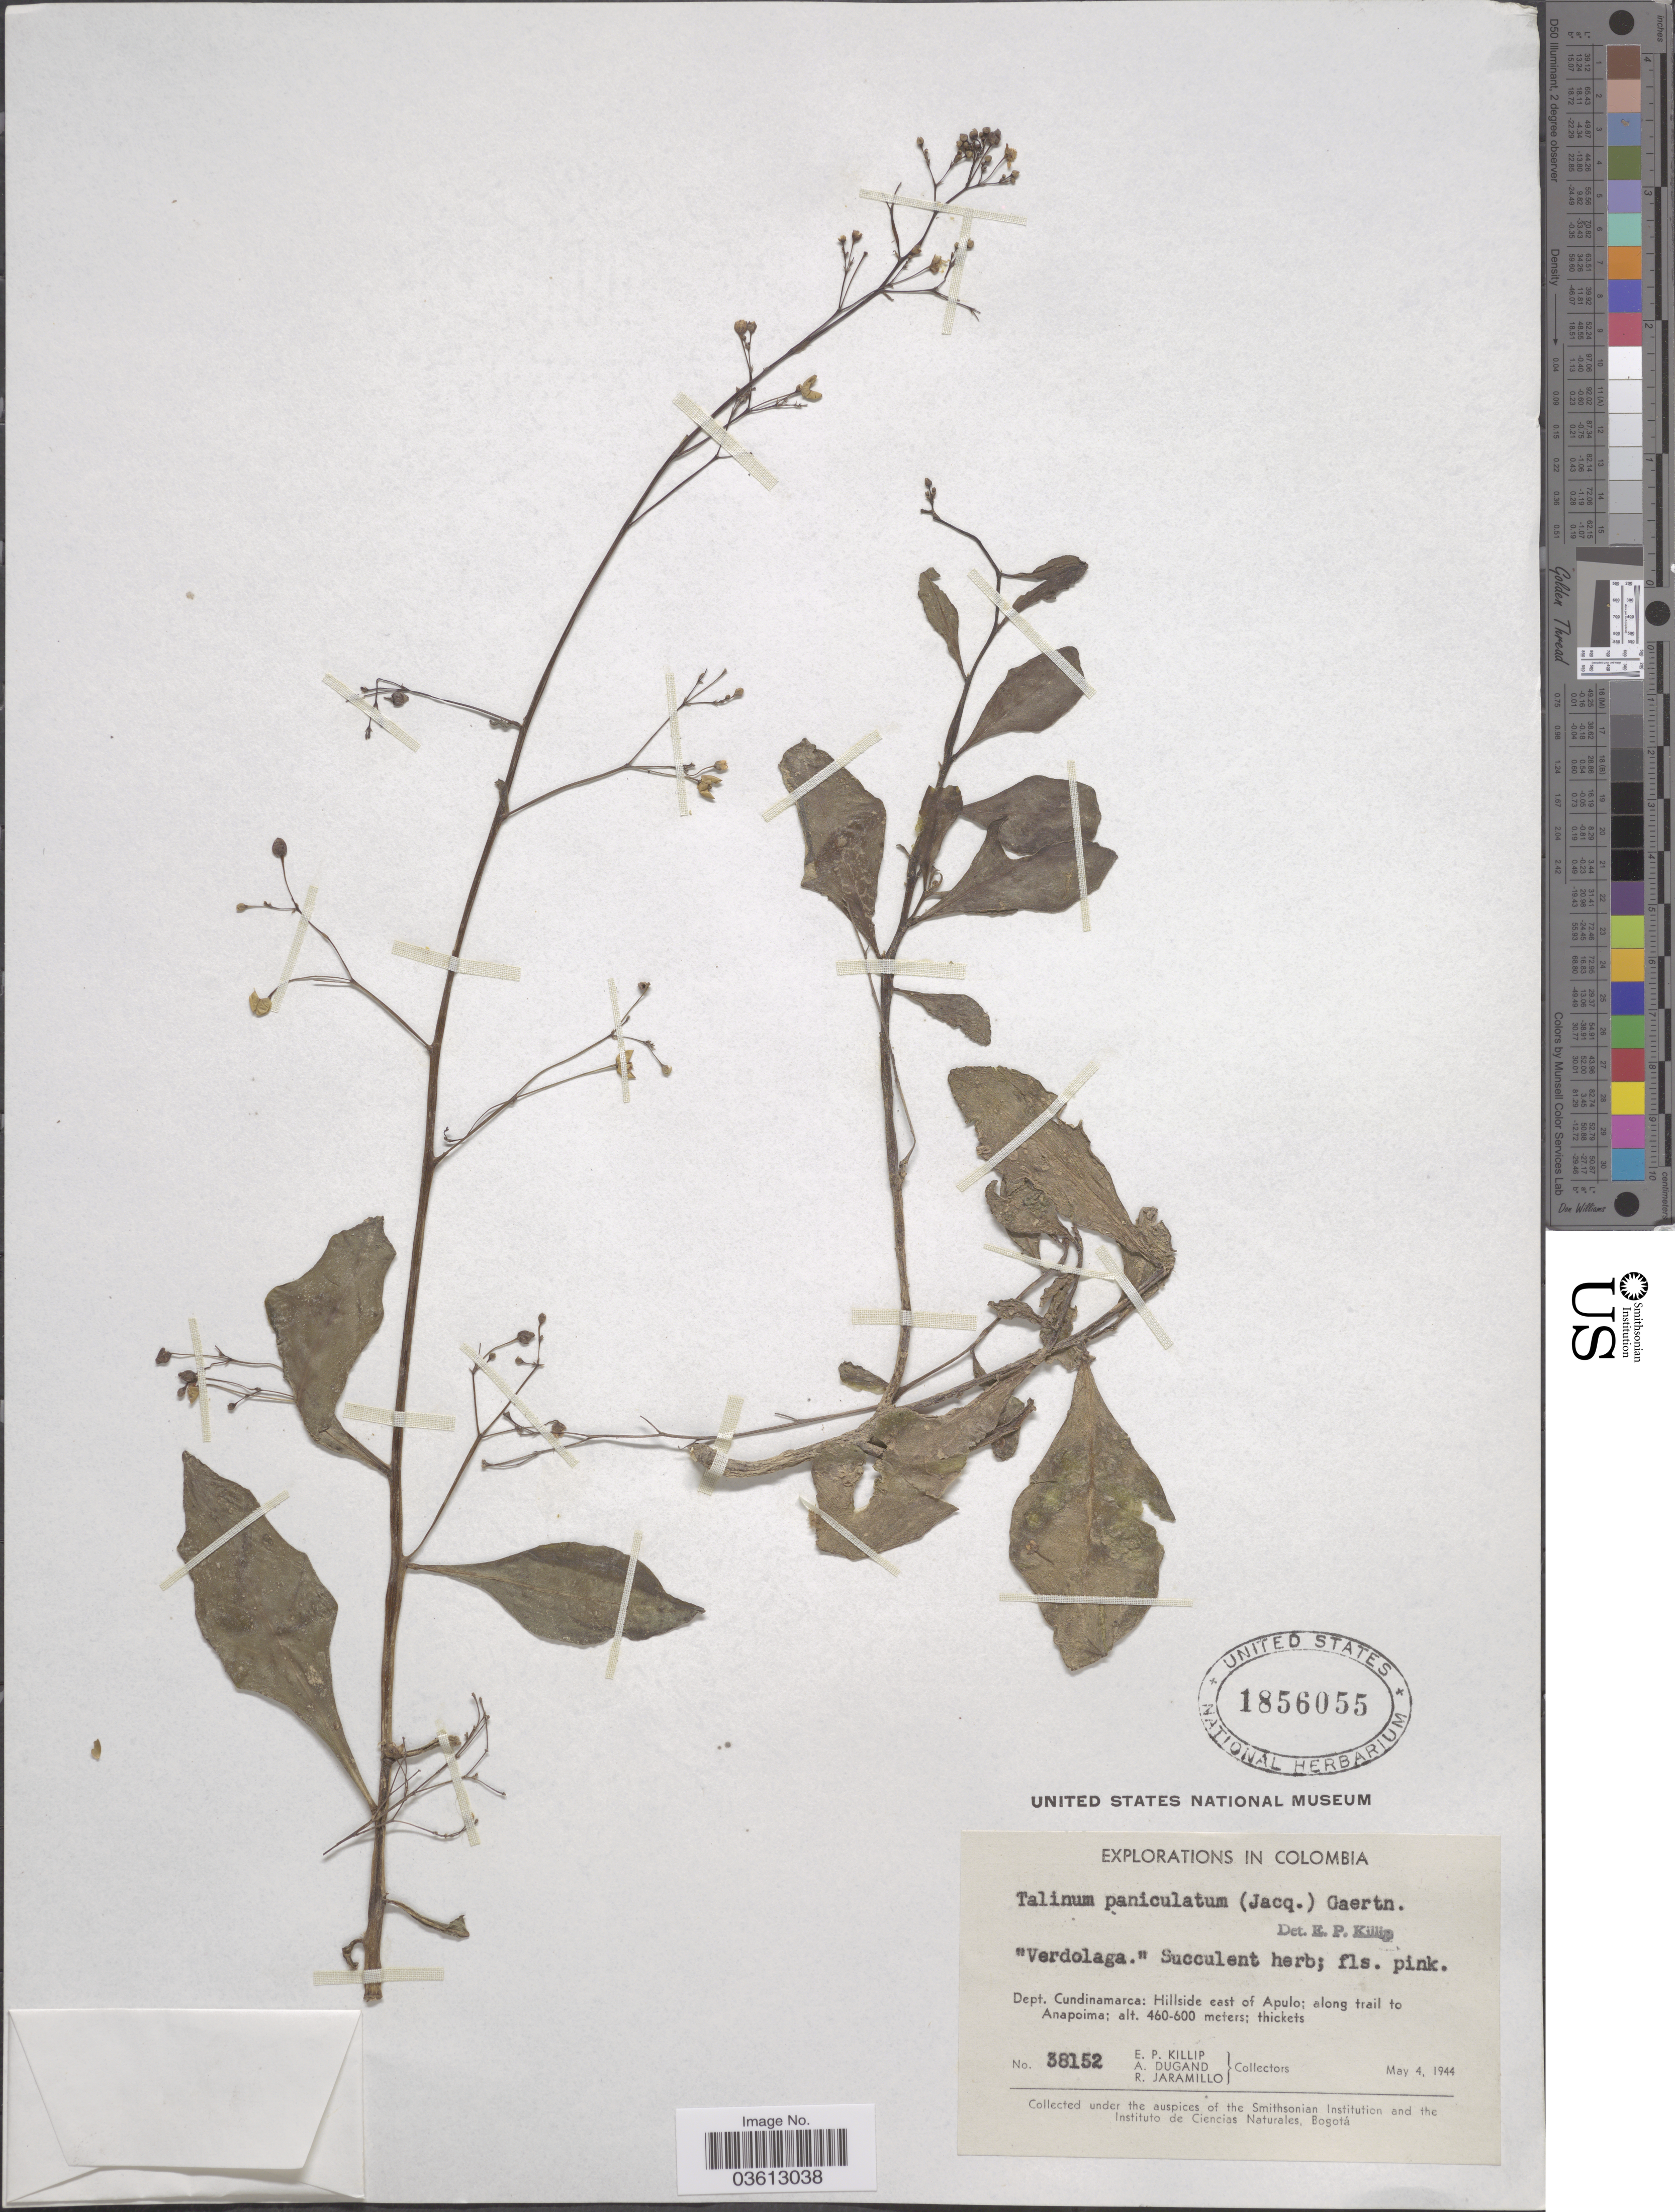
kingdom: Plantae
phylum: Tracheophyta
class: Magnoliopsida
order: Caryophyllales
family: Talinaceae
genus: Talinum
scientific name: Talinum paniculatum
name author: (Jacq.) Gaertn.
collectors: E. P. Killip, A. Dugand & R. Jaramillo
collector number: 38152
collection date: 1944-05-04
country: Colombia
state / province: Cundinamarca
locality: Dept. Cundinamarca: Hillside east of Apulo; along trail to Anapoima.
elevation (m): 460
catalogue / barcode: US 1856055